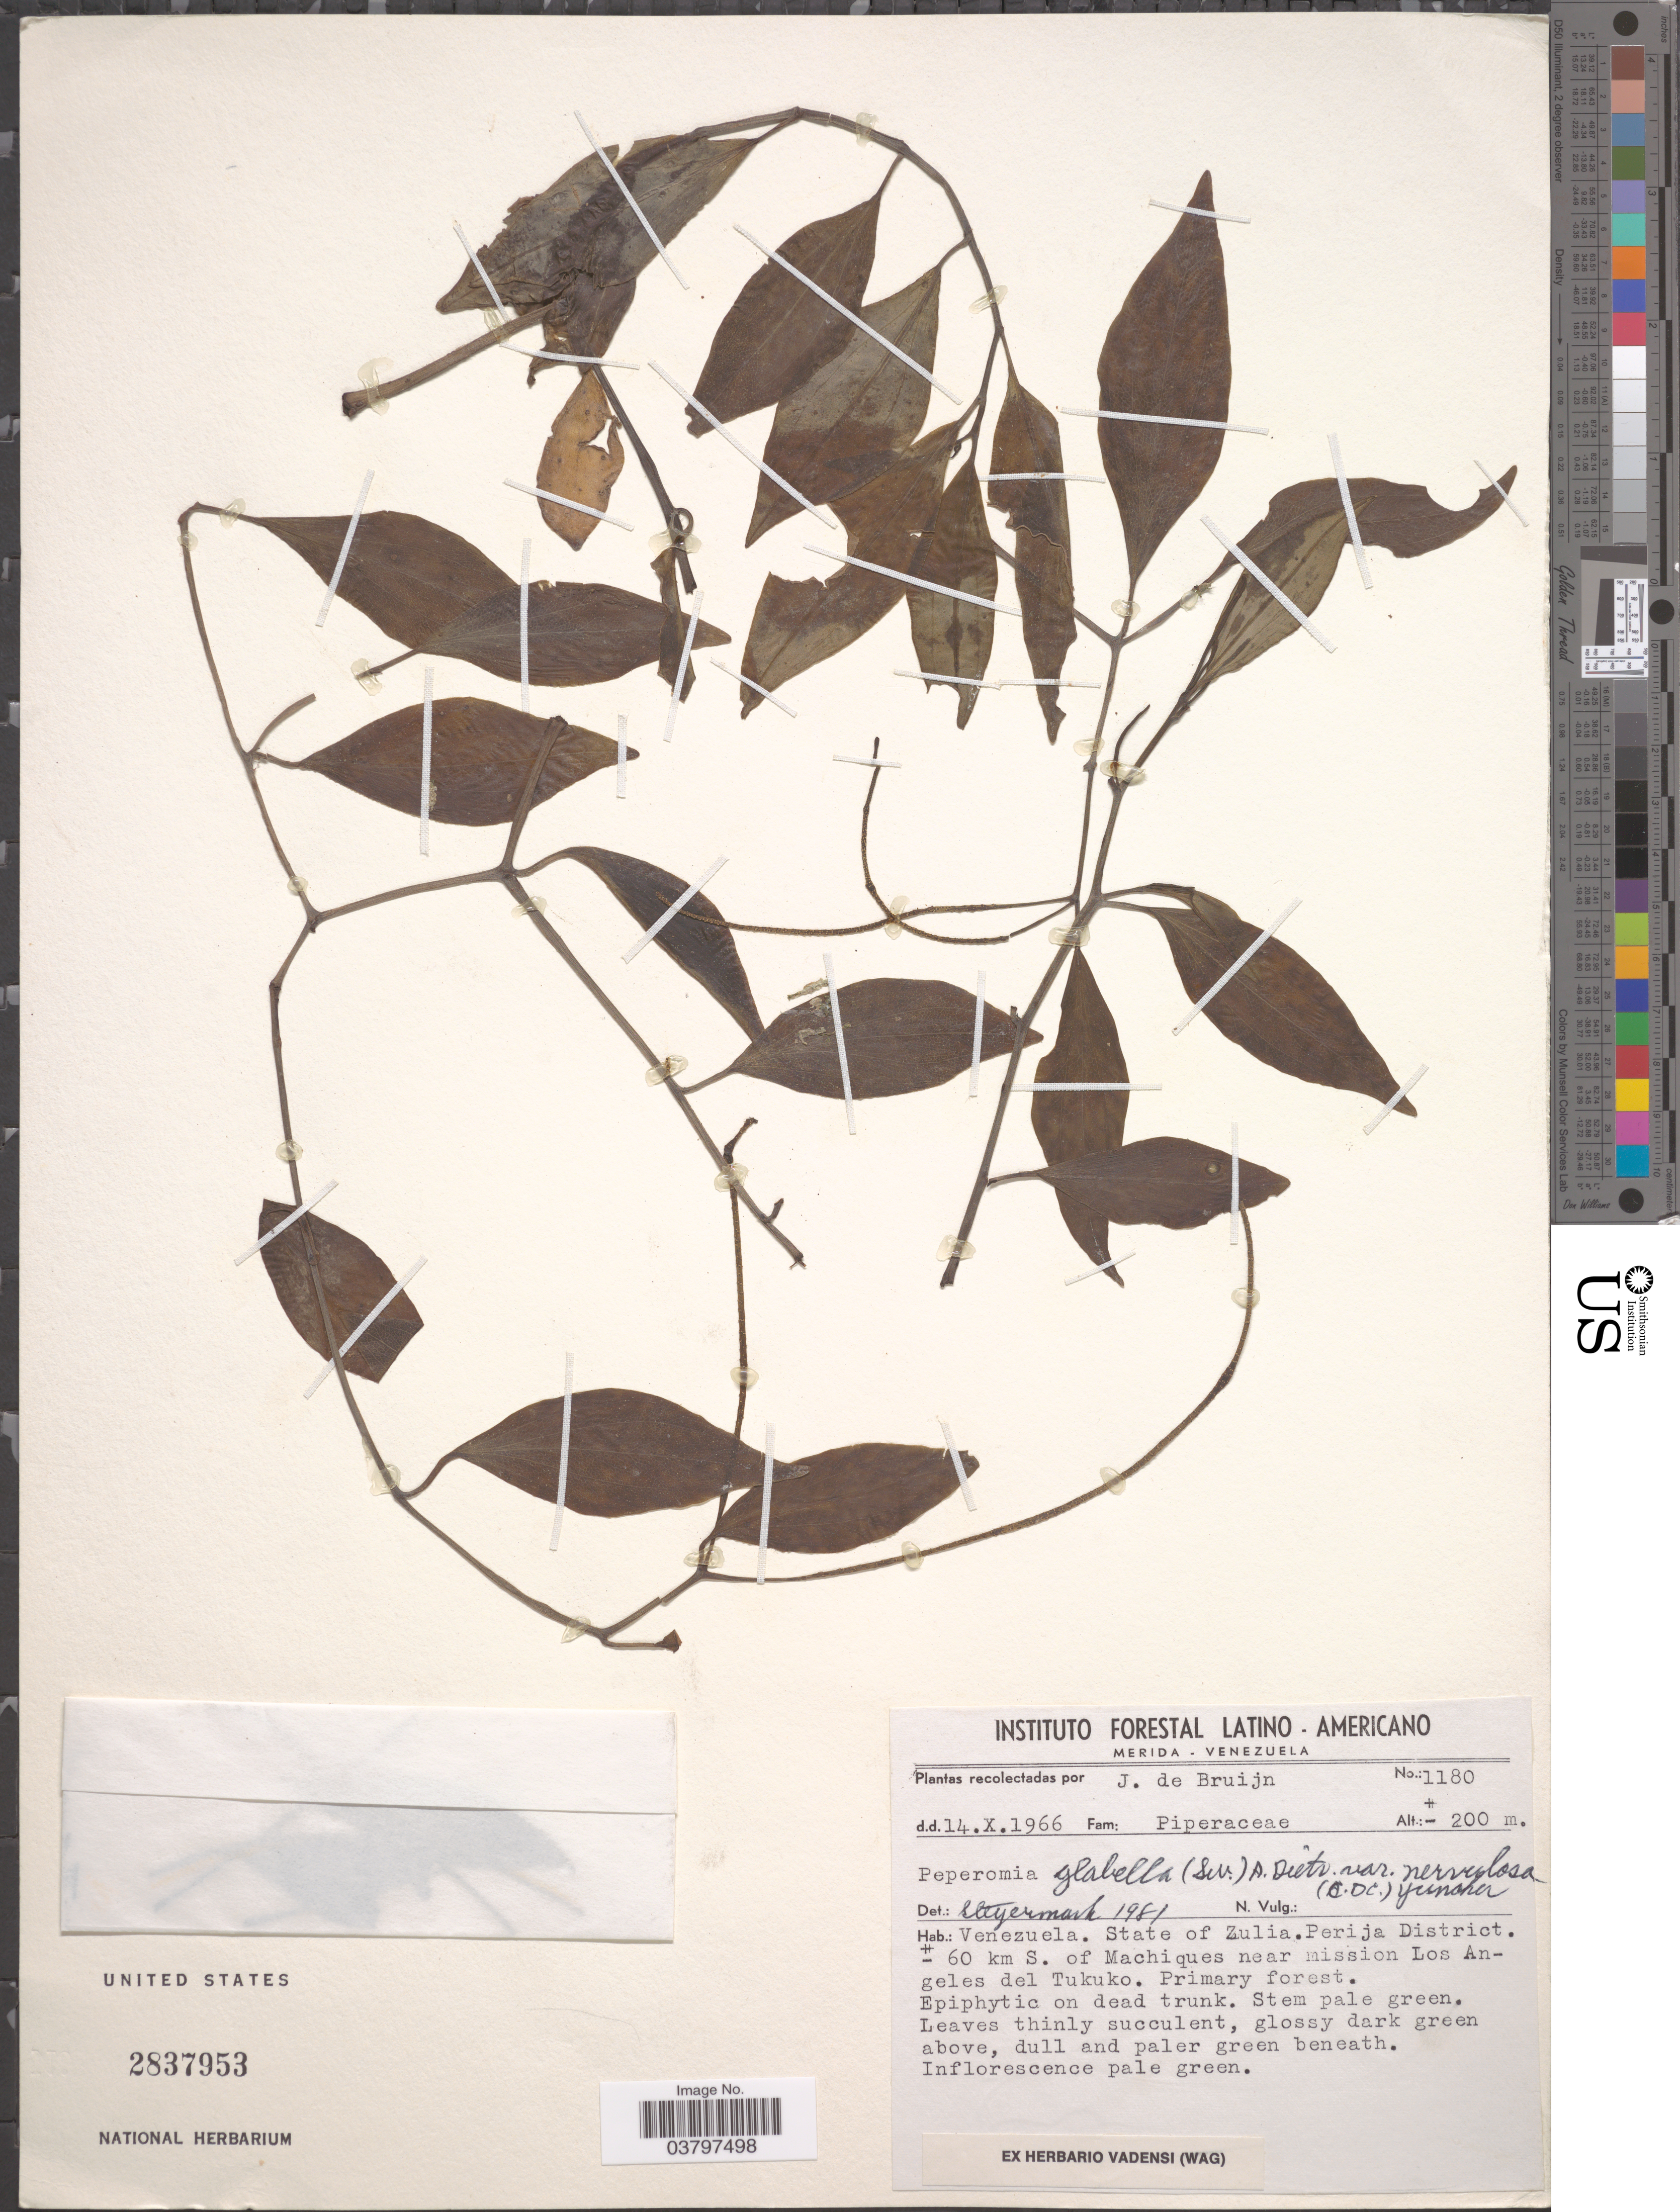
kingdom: Plantae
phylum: Tracheophyta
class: Magnoliopsida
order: Piperales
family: Piperaceae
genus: Peperomia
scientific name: Peperomia glabella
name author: (Sw.) A. Dietr.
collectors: J. Bruijn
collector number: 1180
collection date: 1966-10-14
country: Venezuela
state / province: Zulia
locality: Perija District. ± 60 km S. of Machiques near mission Los Angeles del Tukuko.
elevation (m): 200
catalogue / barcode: US 2837953